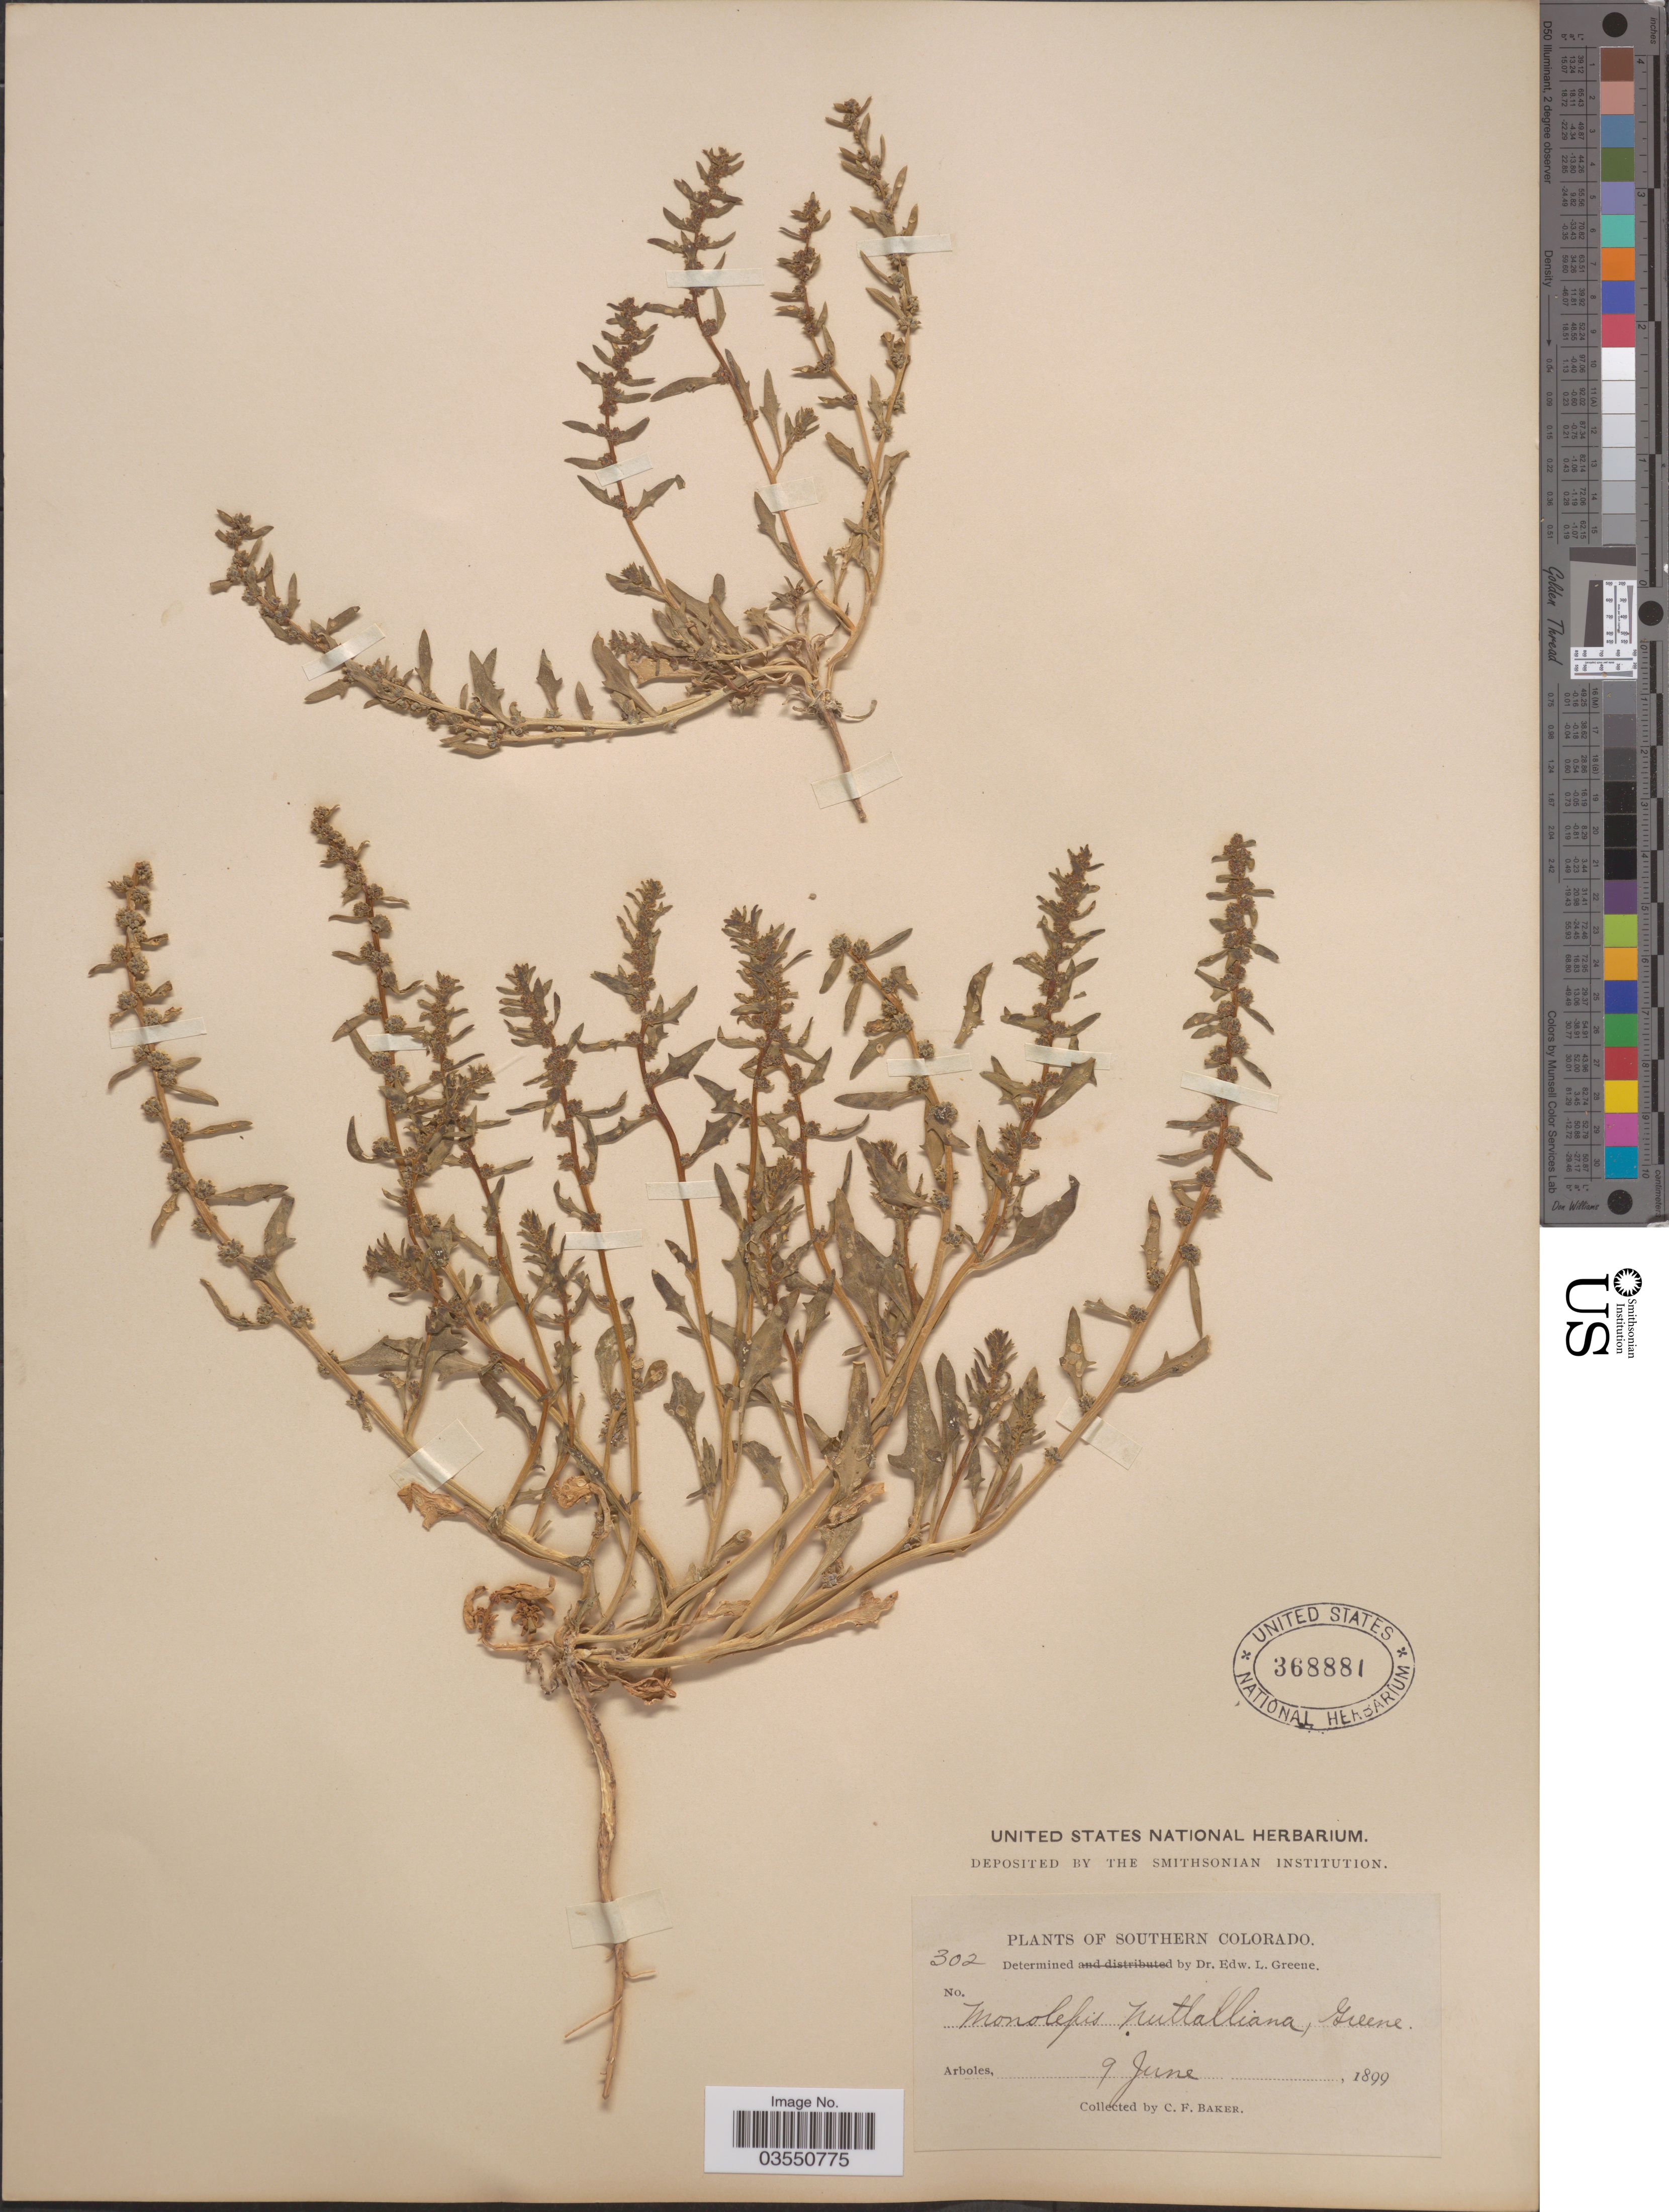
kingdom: Plantae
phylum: Tracheophyta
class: Magnoliopsida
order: Caryophyllales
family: Amaranthaceae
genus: Blitum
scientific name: Blitum nuttallianum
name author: Schult.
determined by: U.S. National Herbarium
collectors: C. F. Baker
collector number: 302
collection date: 1899-06-09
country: United States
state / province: Colorado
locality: Southern Colorado. Arboles.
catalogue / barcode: US 368881